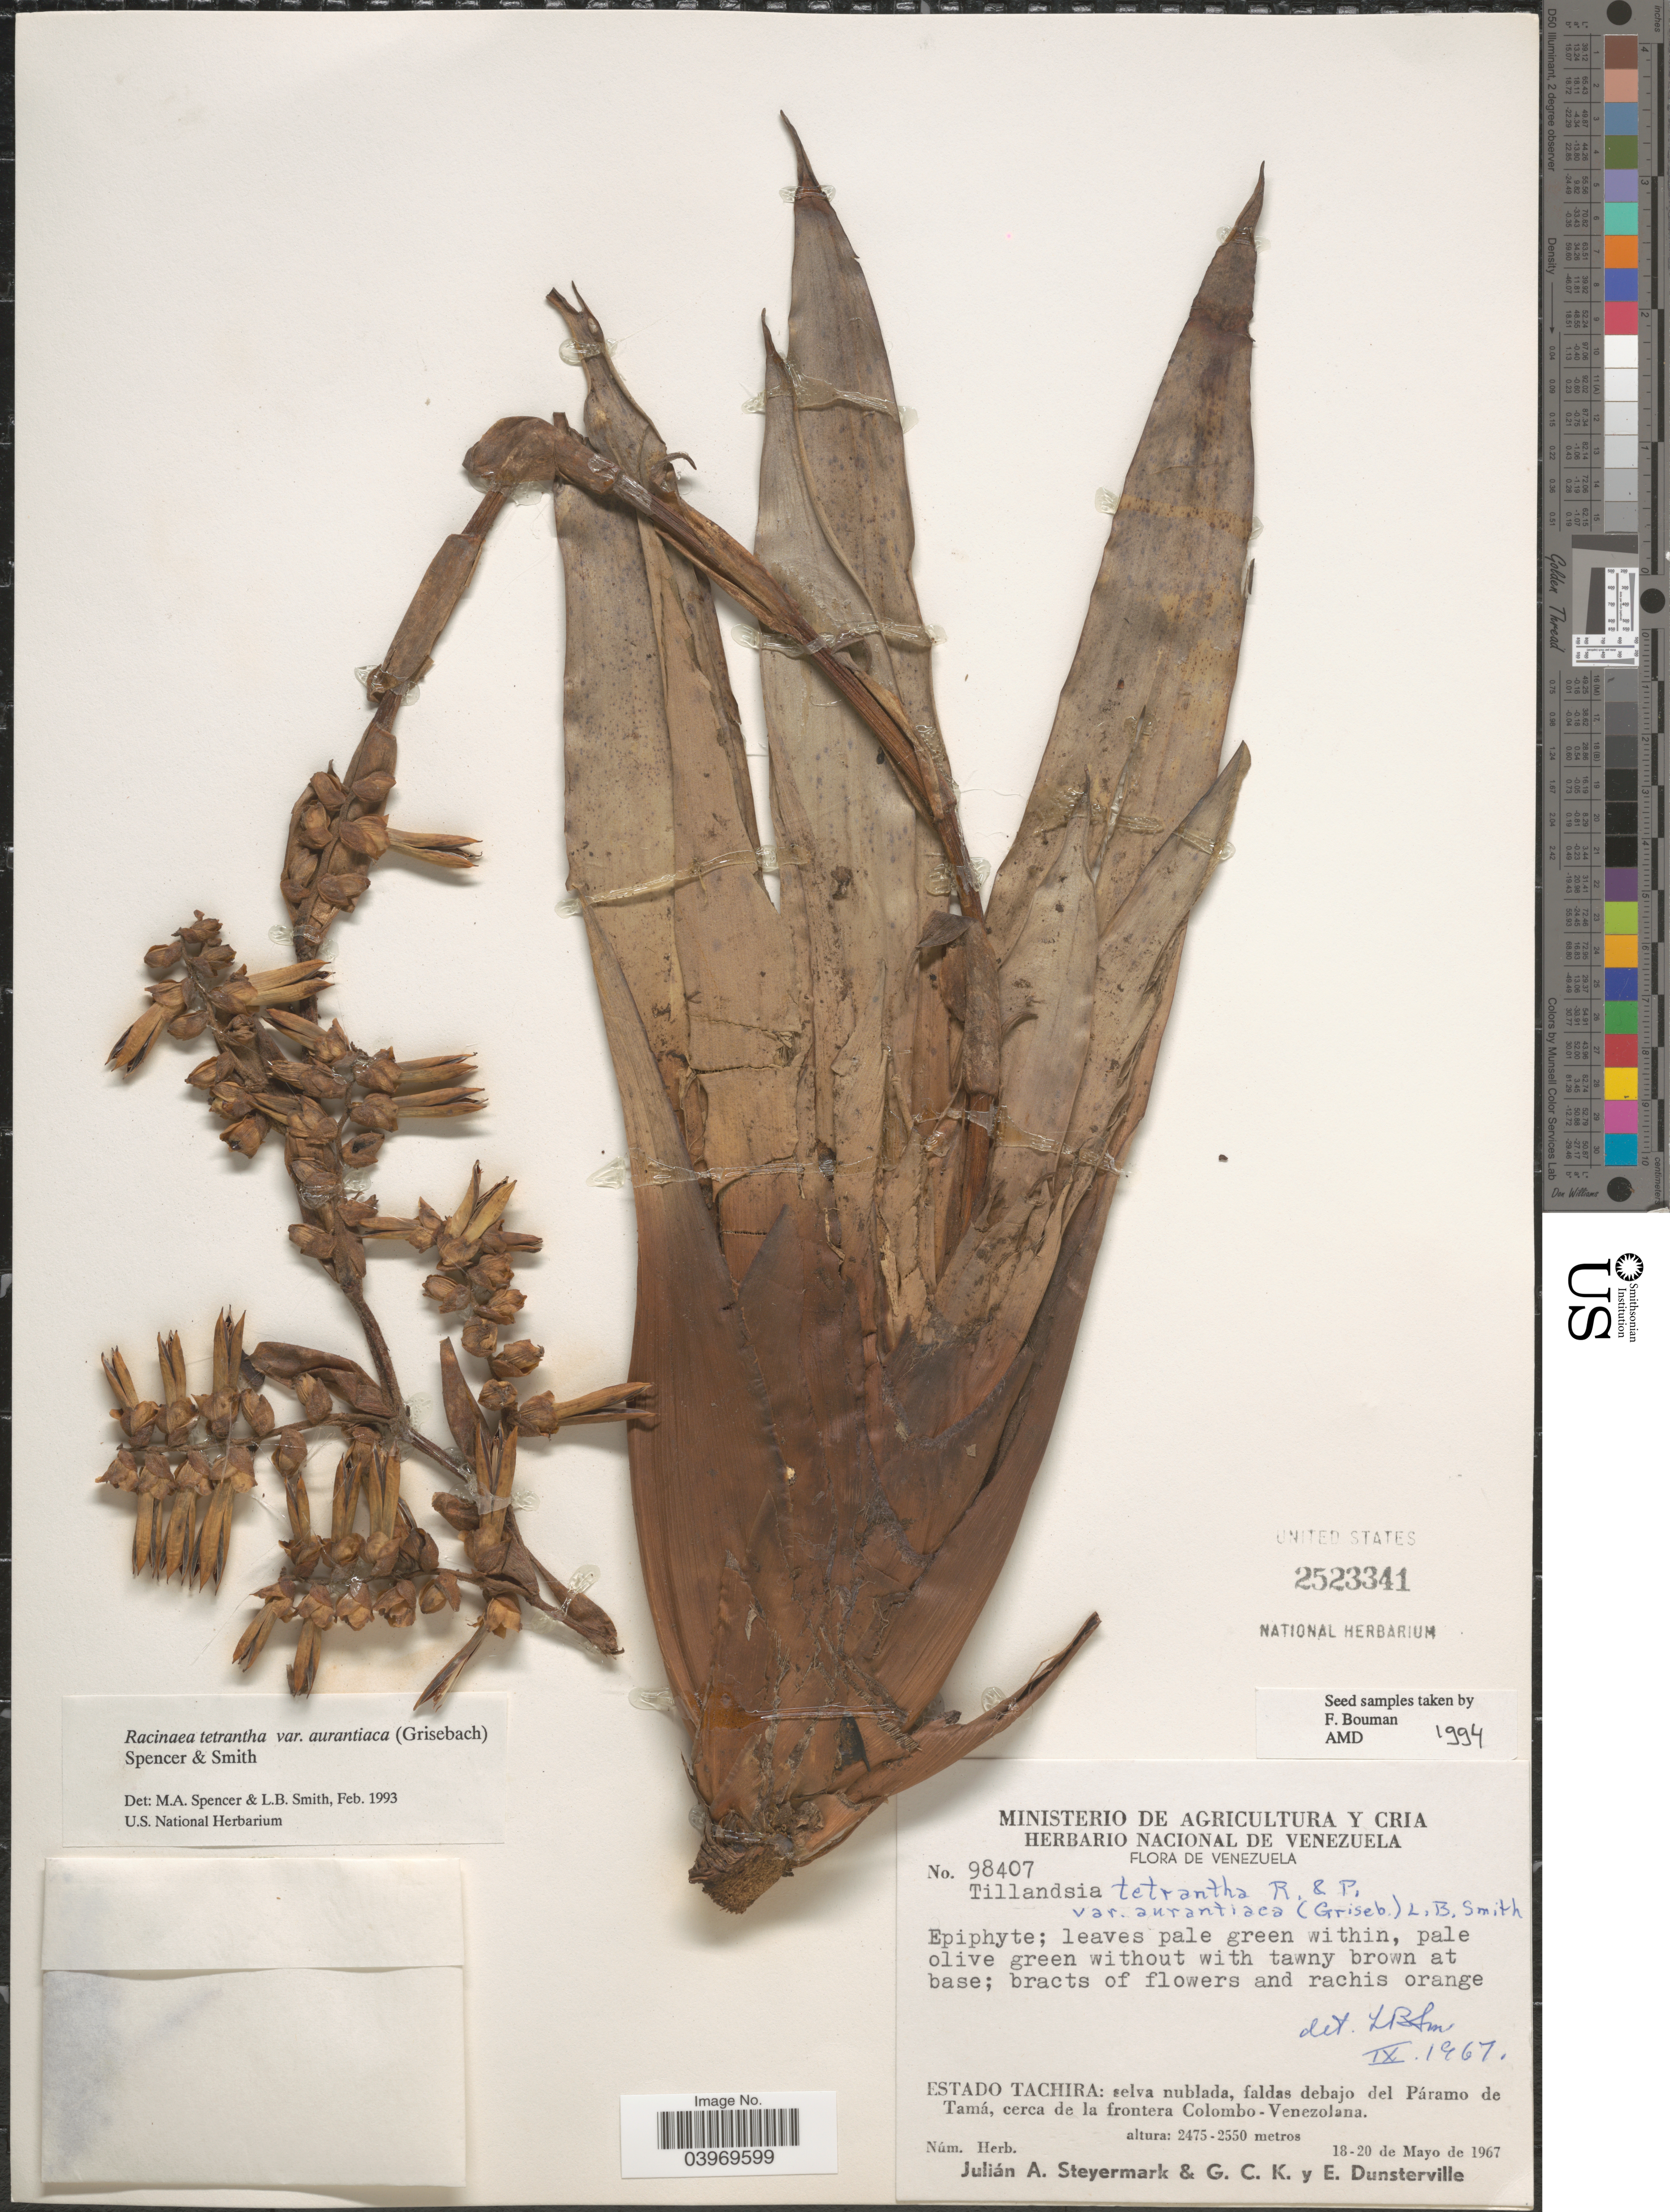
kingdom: Plantae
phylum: Tracheophyta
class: Liliopsida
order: Poales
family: Bromeliaceae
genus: Racinaea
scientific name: Racinaea tetrantha var. aurantiaca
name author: (Griseb.) M.A. Spencer & L.B. Sm.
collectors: J. Steyermark, G. C. K. Dunsterville & E. Dunsterville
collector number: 98407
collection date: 1967-05-18/1967-05-20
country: Venezuela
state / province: Tachira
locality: Selva nublada, faldas debajo del Páramo de Tamá, cerca de la frontera Colombo-Venezolana.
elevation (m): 2475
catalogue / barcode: US 2523341